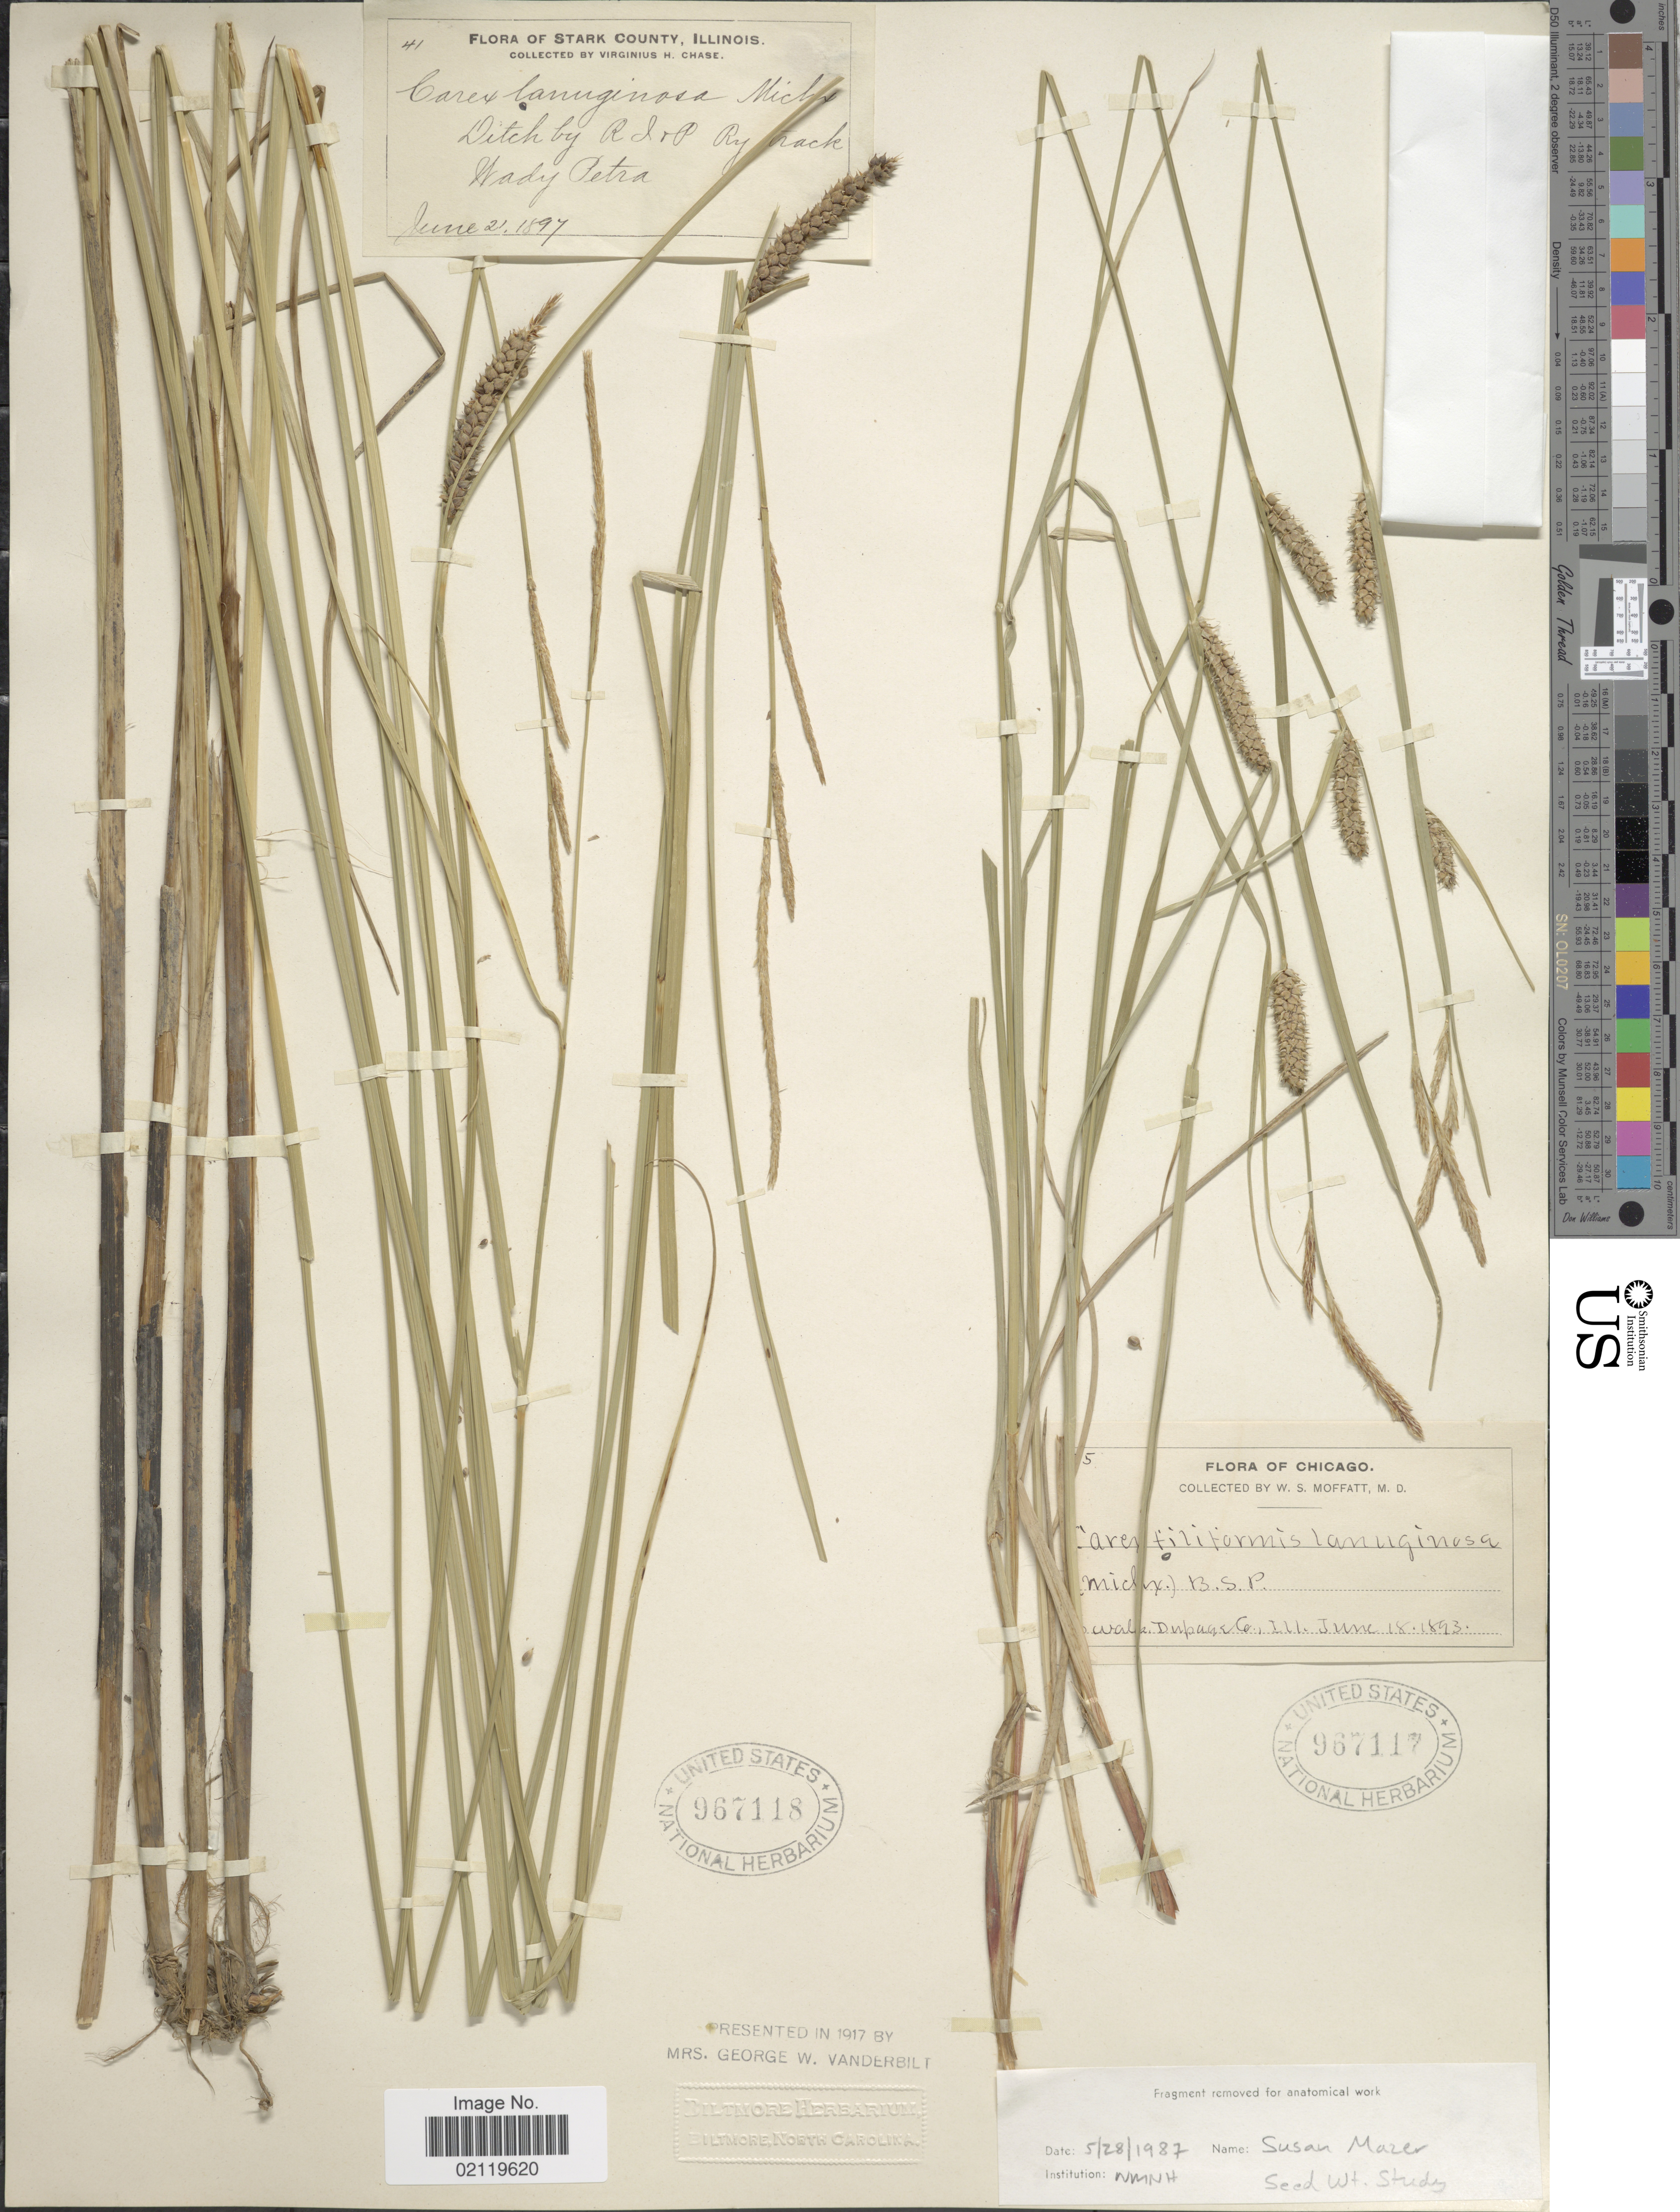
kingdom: Plantae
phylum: Tracheophyta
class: Liliopsida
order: Poales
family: Cyperaceae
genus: Carex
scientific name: Carex pellita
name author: Muhl. ex Willd.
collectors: V. H. Chase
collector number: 41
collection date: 1897-06-21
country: United States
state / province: Illinois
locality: Stark County. Ditch by R I + P Ry track Wady Petra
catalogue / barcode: US 967118